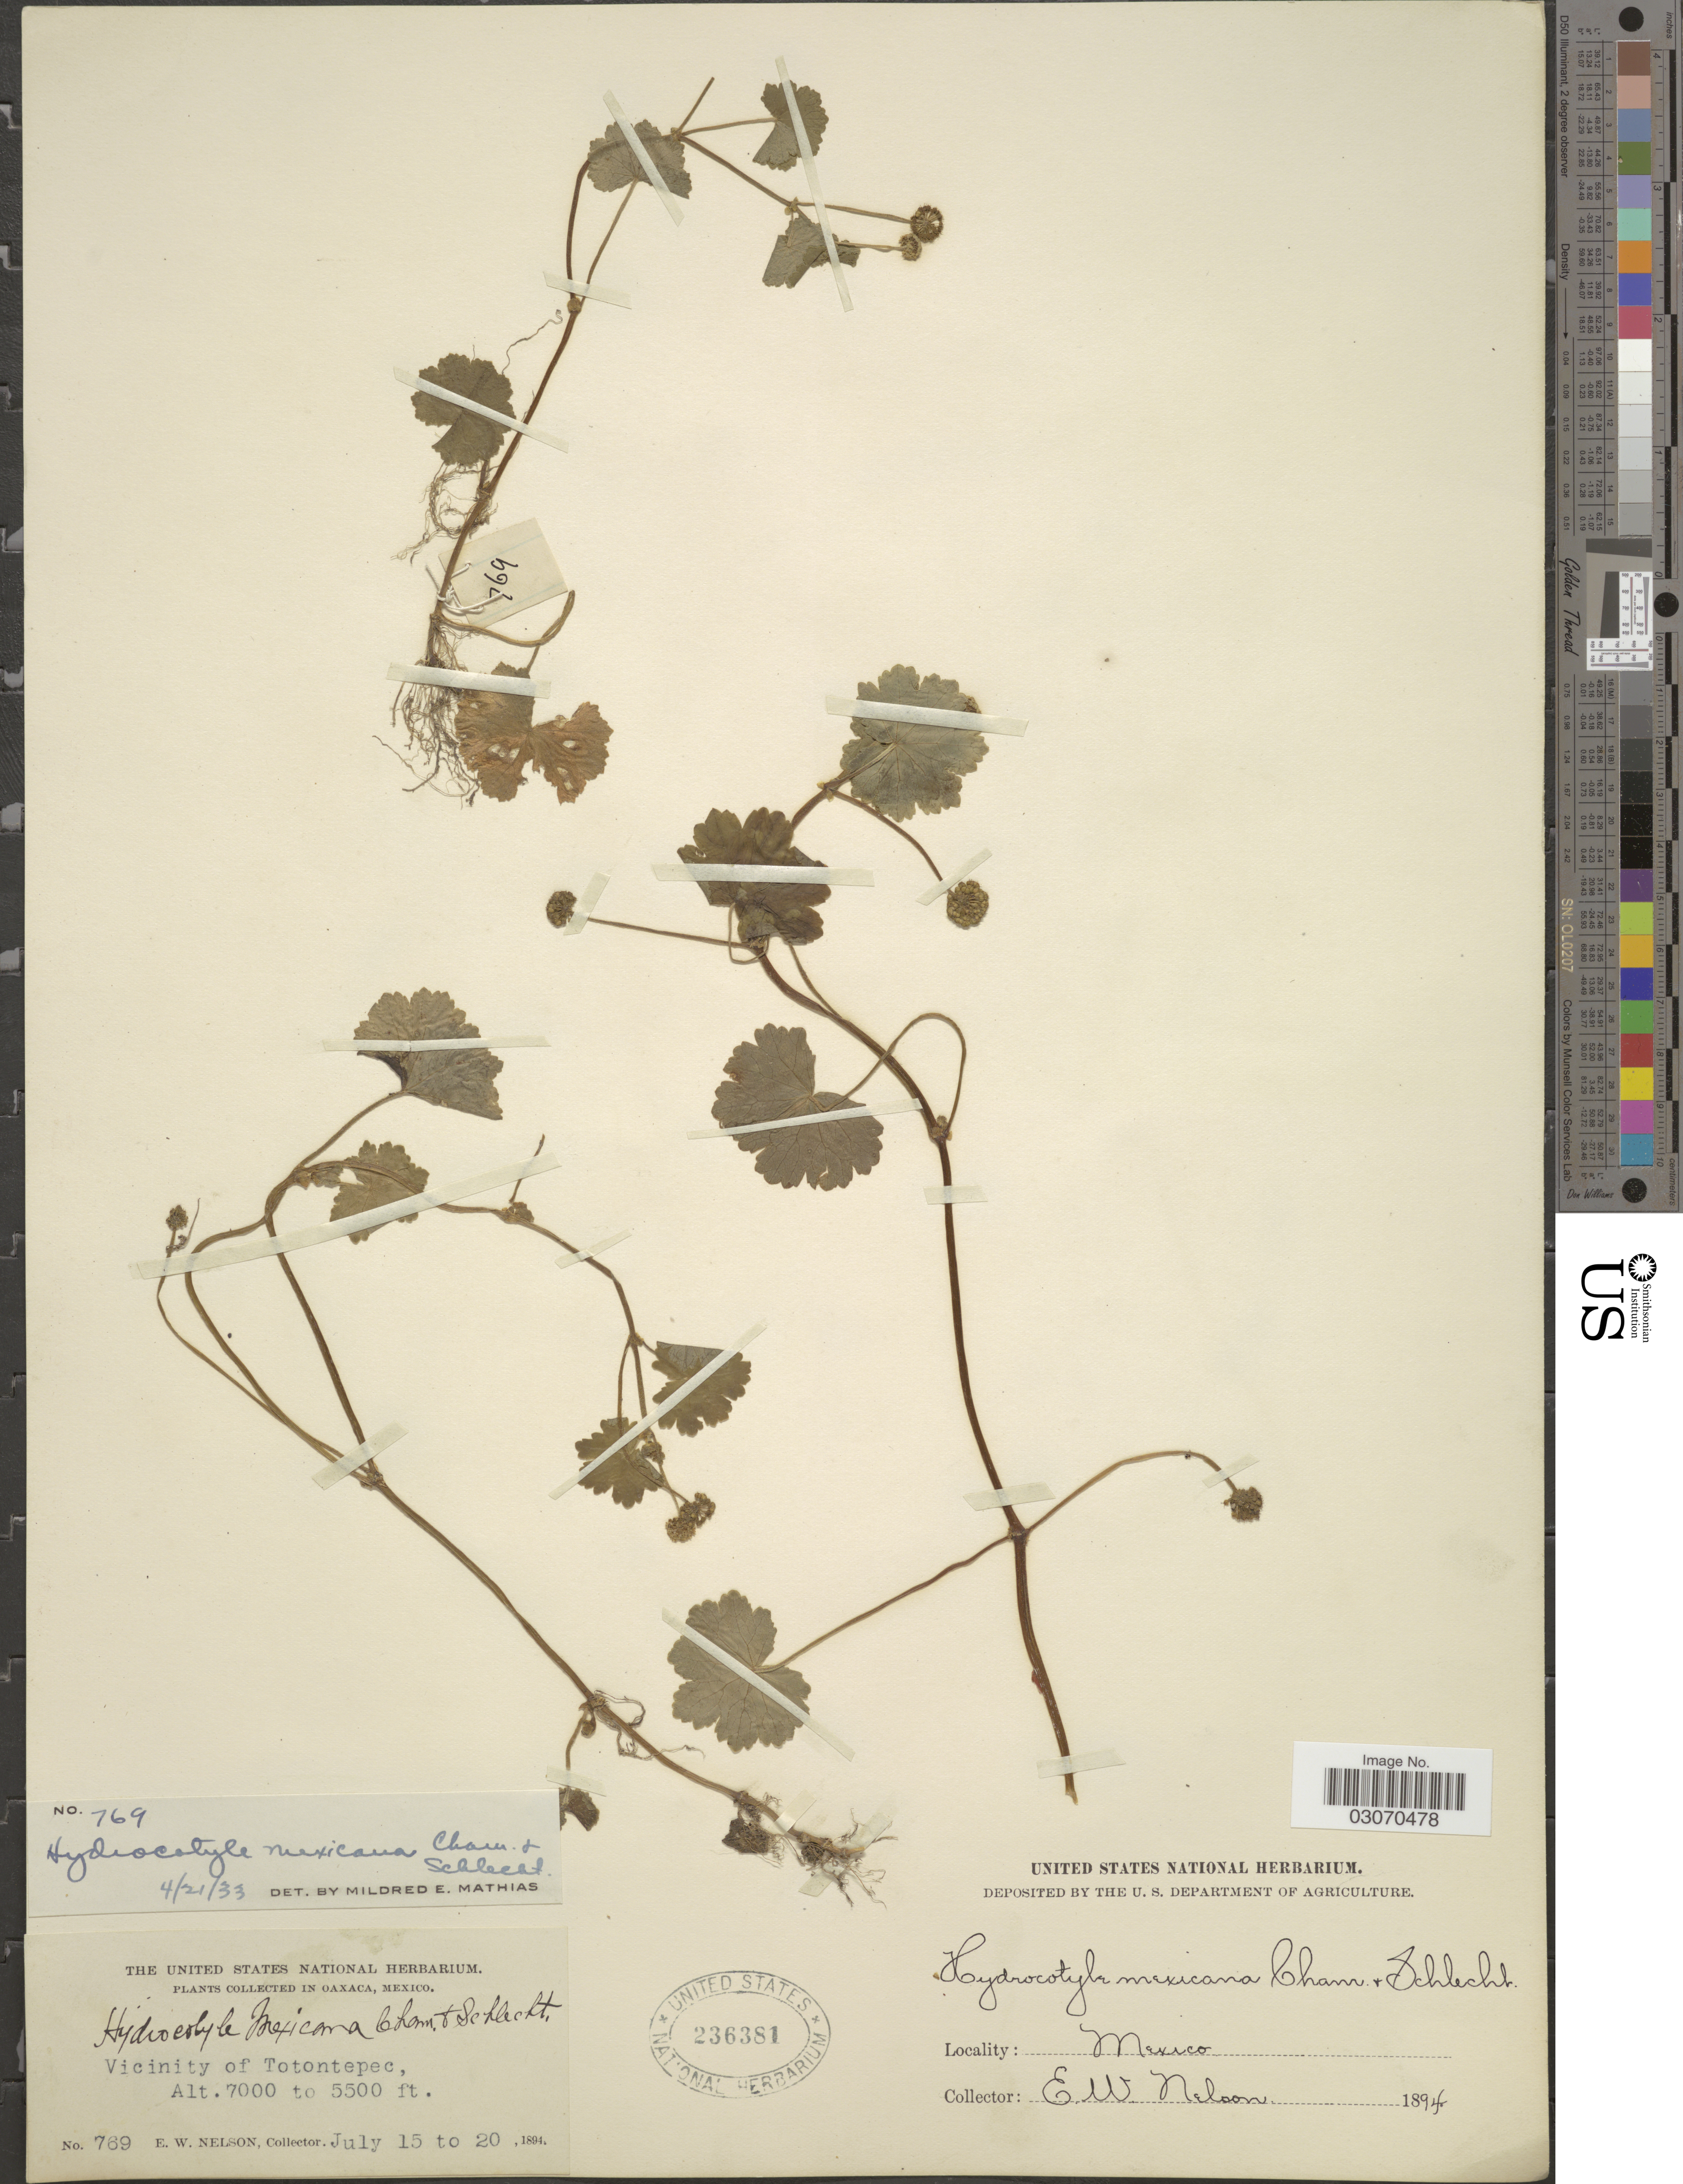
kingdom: Plantae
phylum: Tracheophyta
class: Magnoliopsida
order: Apiales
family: Araliaceae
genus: Hydrocotyle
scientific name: Hydrocotyle mexicana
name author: Schltdl. & Cham.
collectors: E. W. Nelson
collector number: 769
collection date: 1894-07-15/1894-07-20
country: Mexico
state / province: Oaxaca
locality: Vicinity of Totontepec.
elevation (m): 1676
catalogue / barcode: US 236381